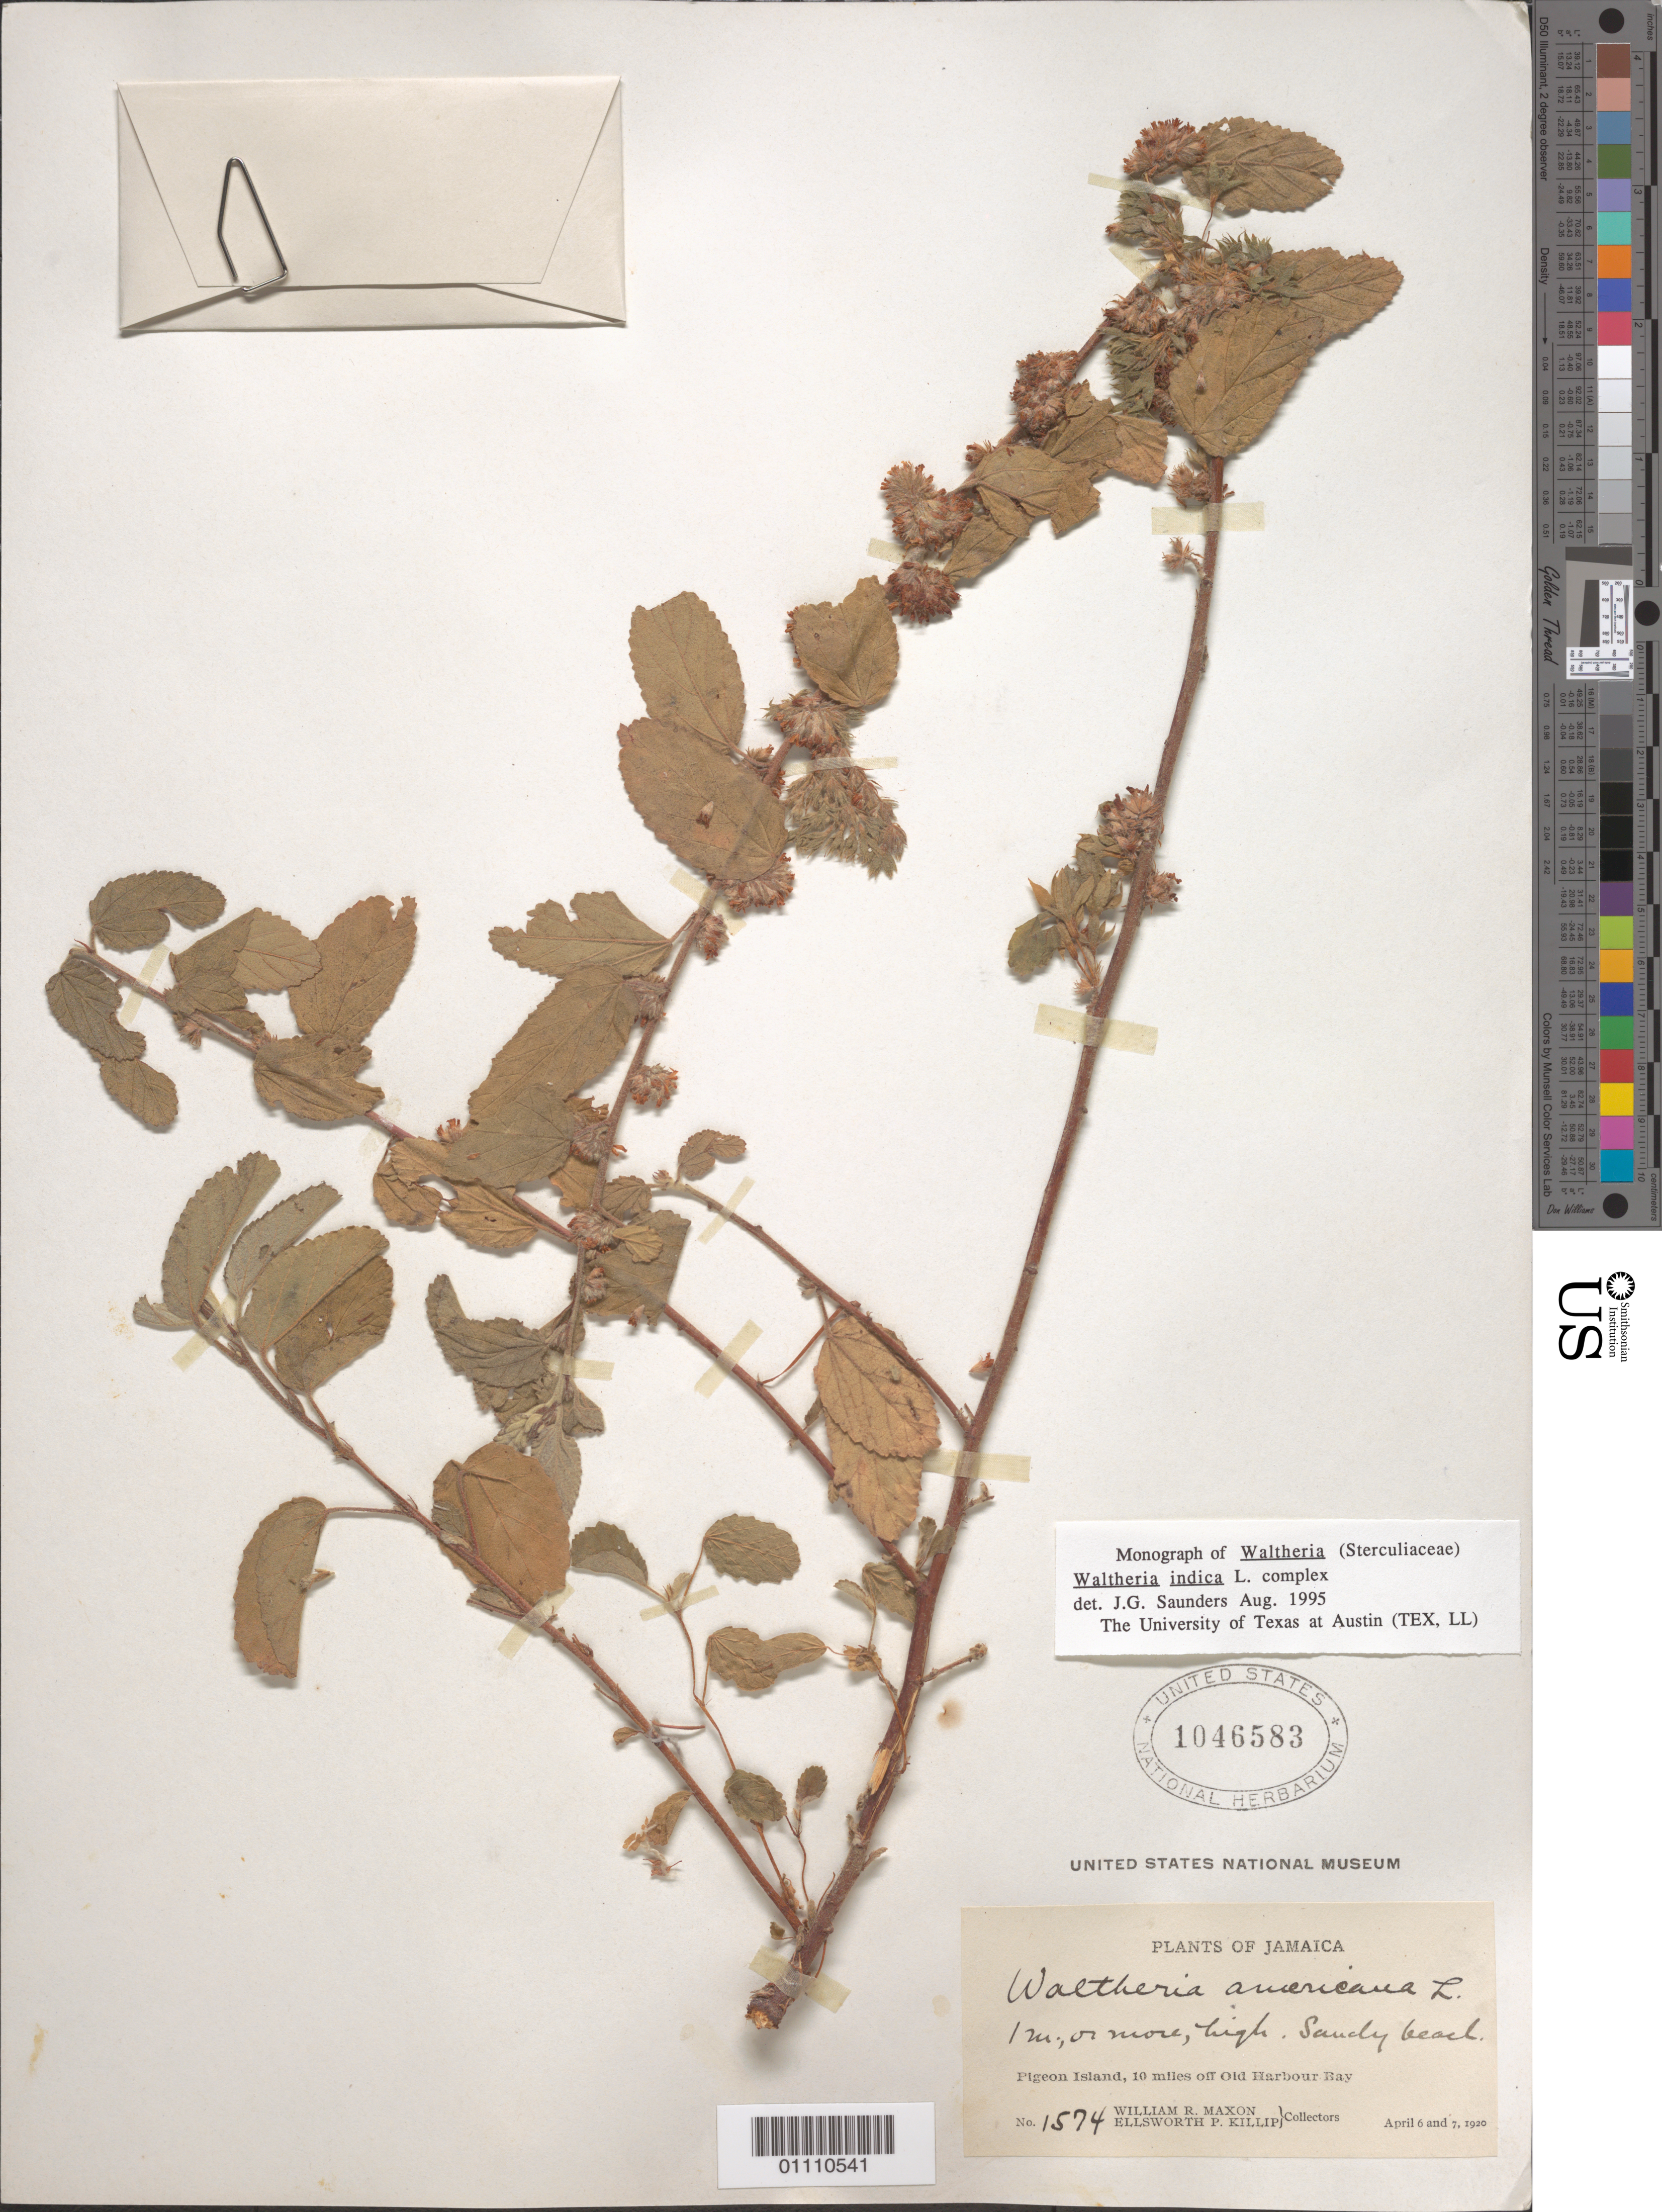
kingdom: Plantae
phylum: Tracheophyta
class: Magnoliopsida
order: Malvales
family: Malvaceae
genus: Waltheria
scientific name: Waltheria indica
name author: L.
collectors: W. R. Maxon & E. P. Killip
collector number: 1574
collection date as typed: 06 Apr 1920 and 07 Apr 1920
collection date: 1920-04-06,1920-04-07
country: Jamaica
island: Pigeon Island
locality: Sandy beach, Pigeon Island, 10 miles off Old Harbour Bay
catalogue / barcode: US 1046583